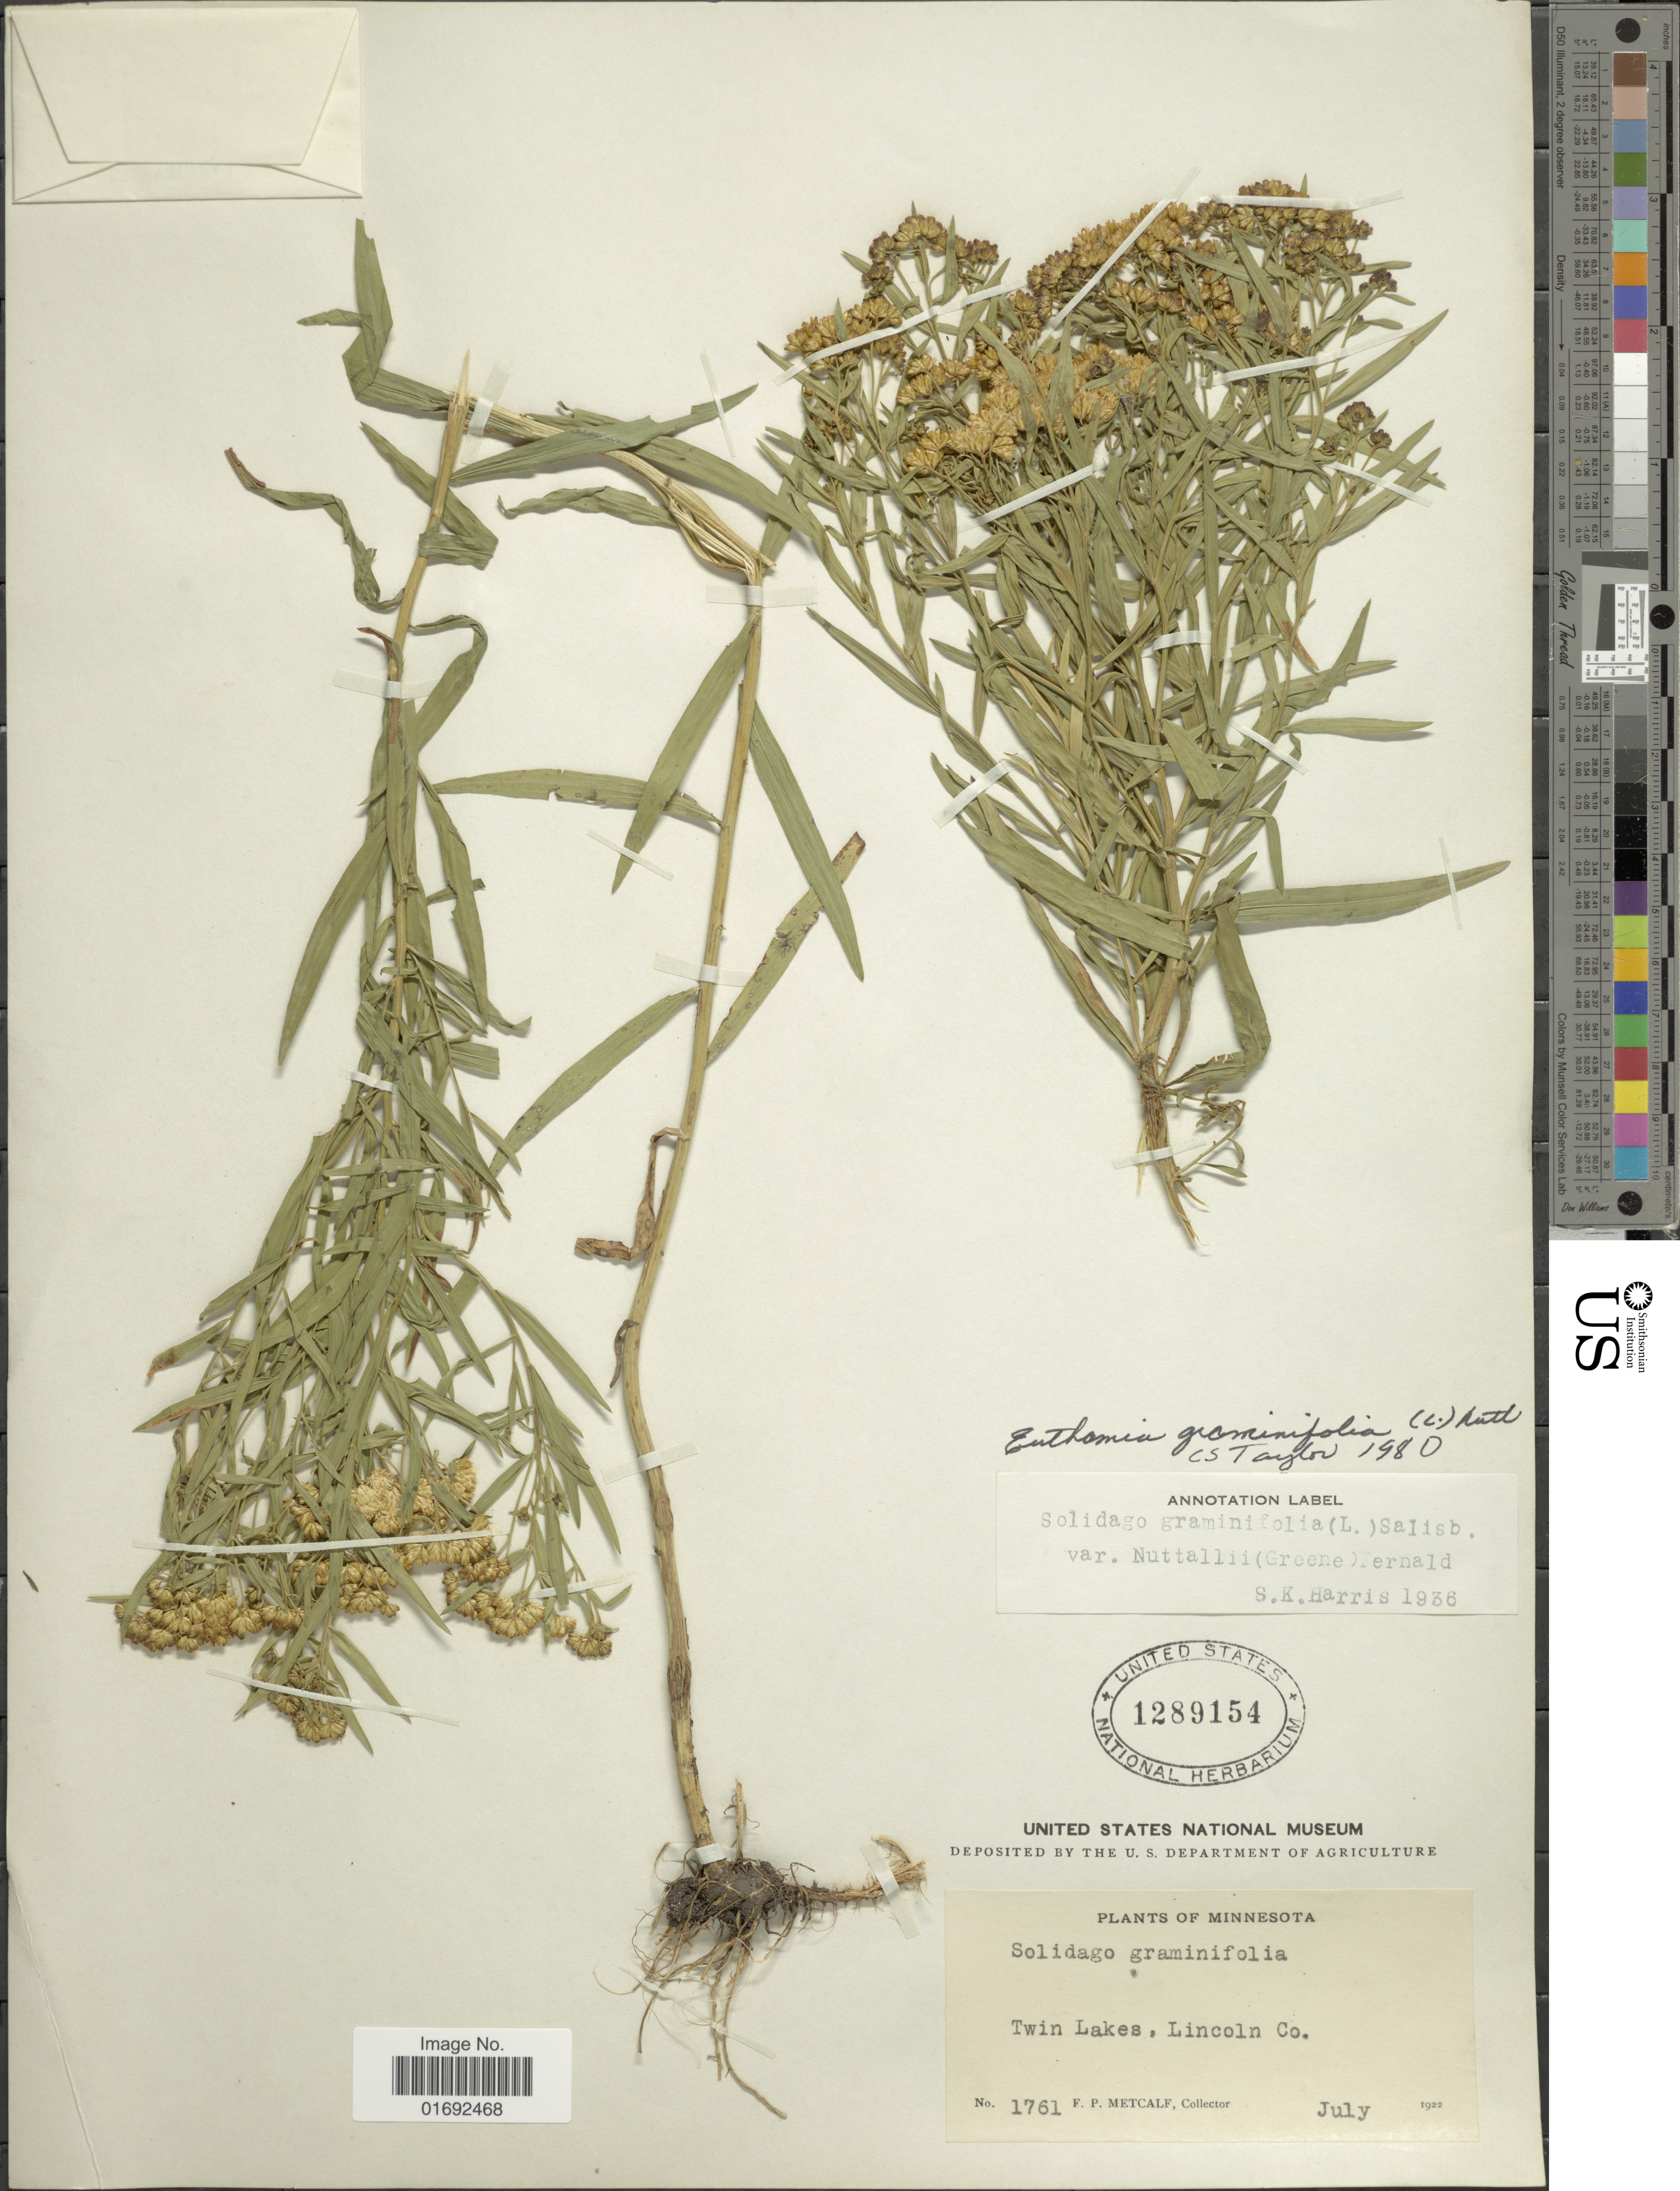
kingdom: Plantae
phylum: Tracheophyta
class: Magnoliopsida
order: Asterales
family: Asteraceae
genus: Euthamia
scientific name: Euthamia graminifolia var. nuttalii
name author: (S.W. Greene) W. Stone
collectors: F. Metcalf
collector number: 1761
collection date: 1922-07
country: United States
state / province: Minnesota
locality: Twin Lakes, Lincoln Co.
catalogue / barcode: US 1289154